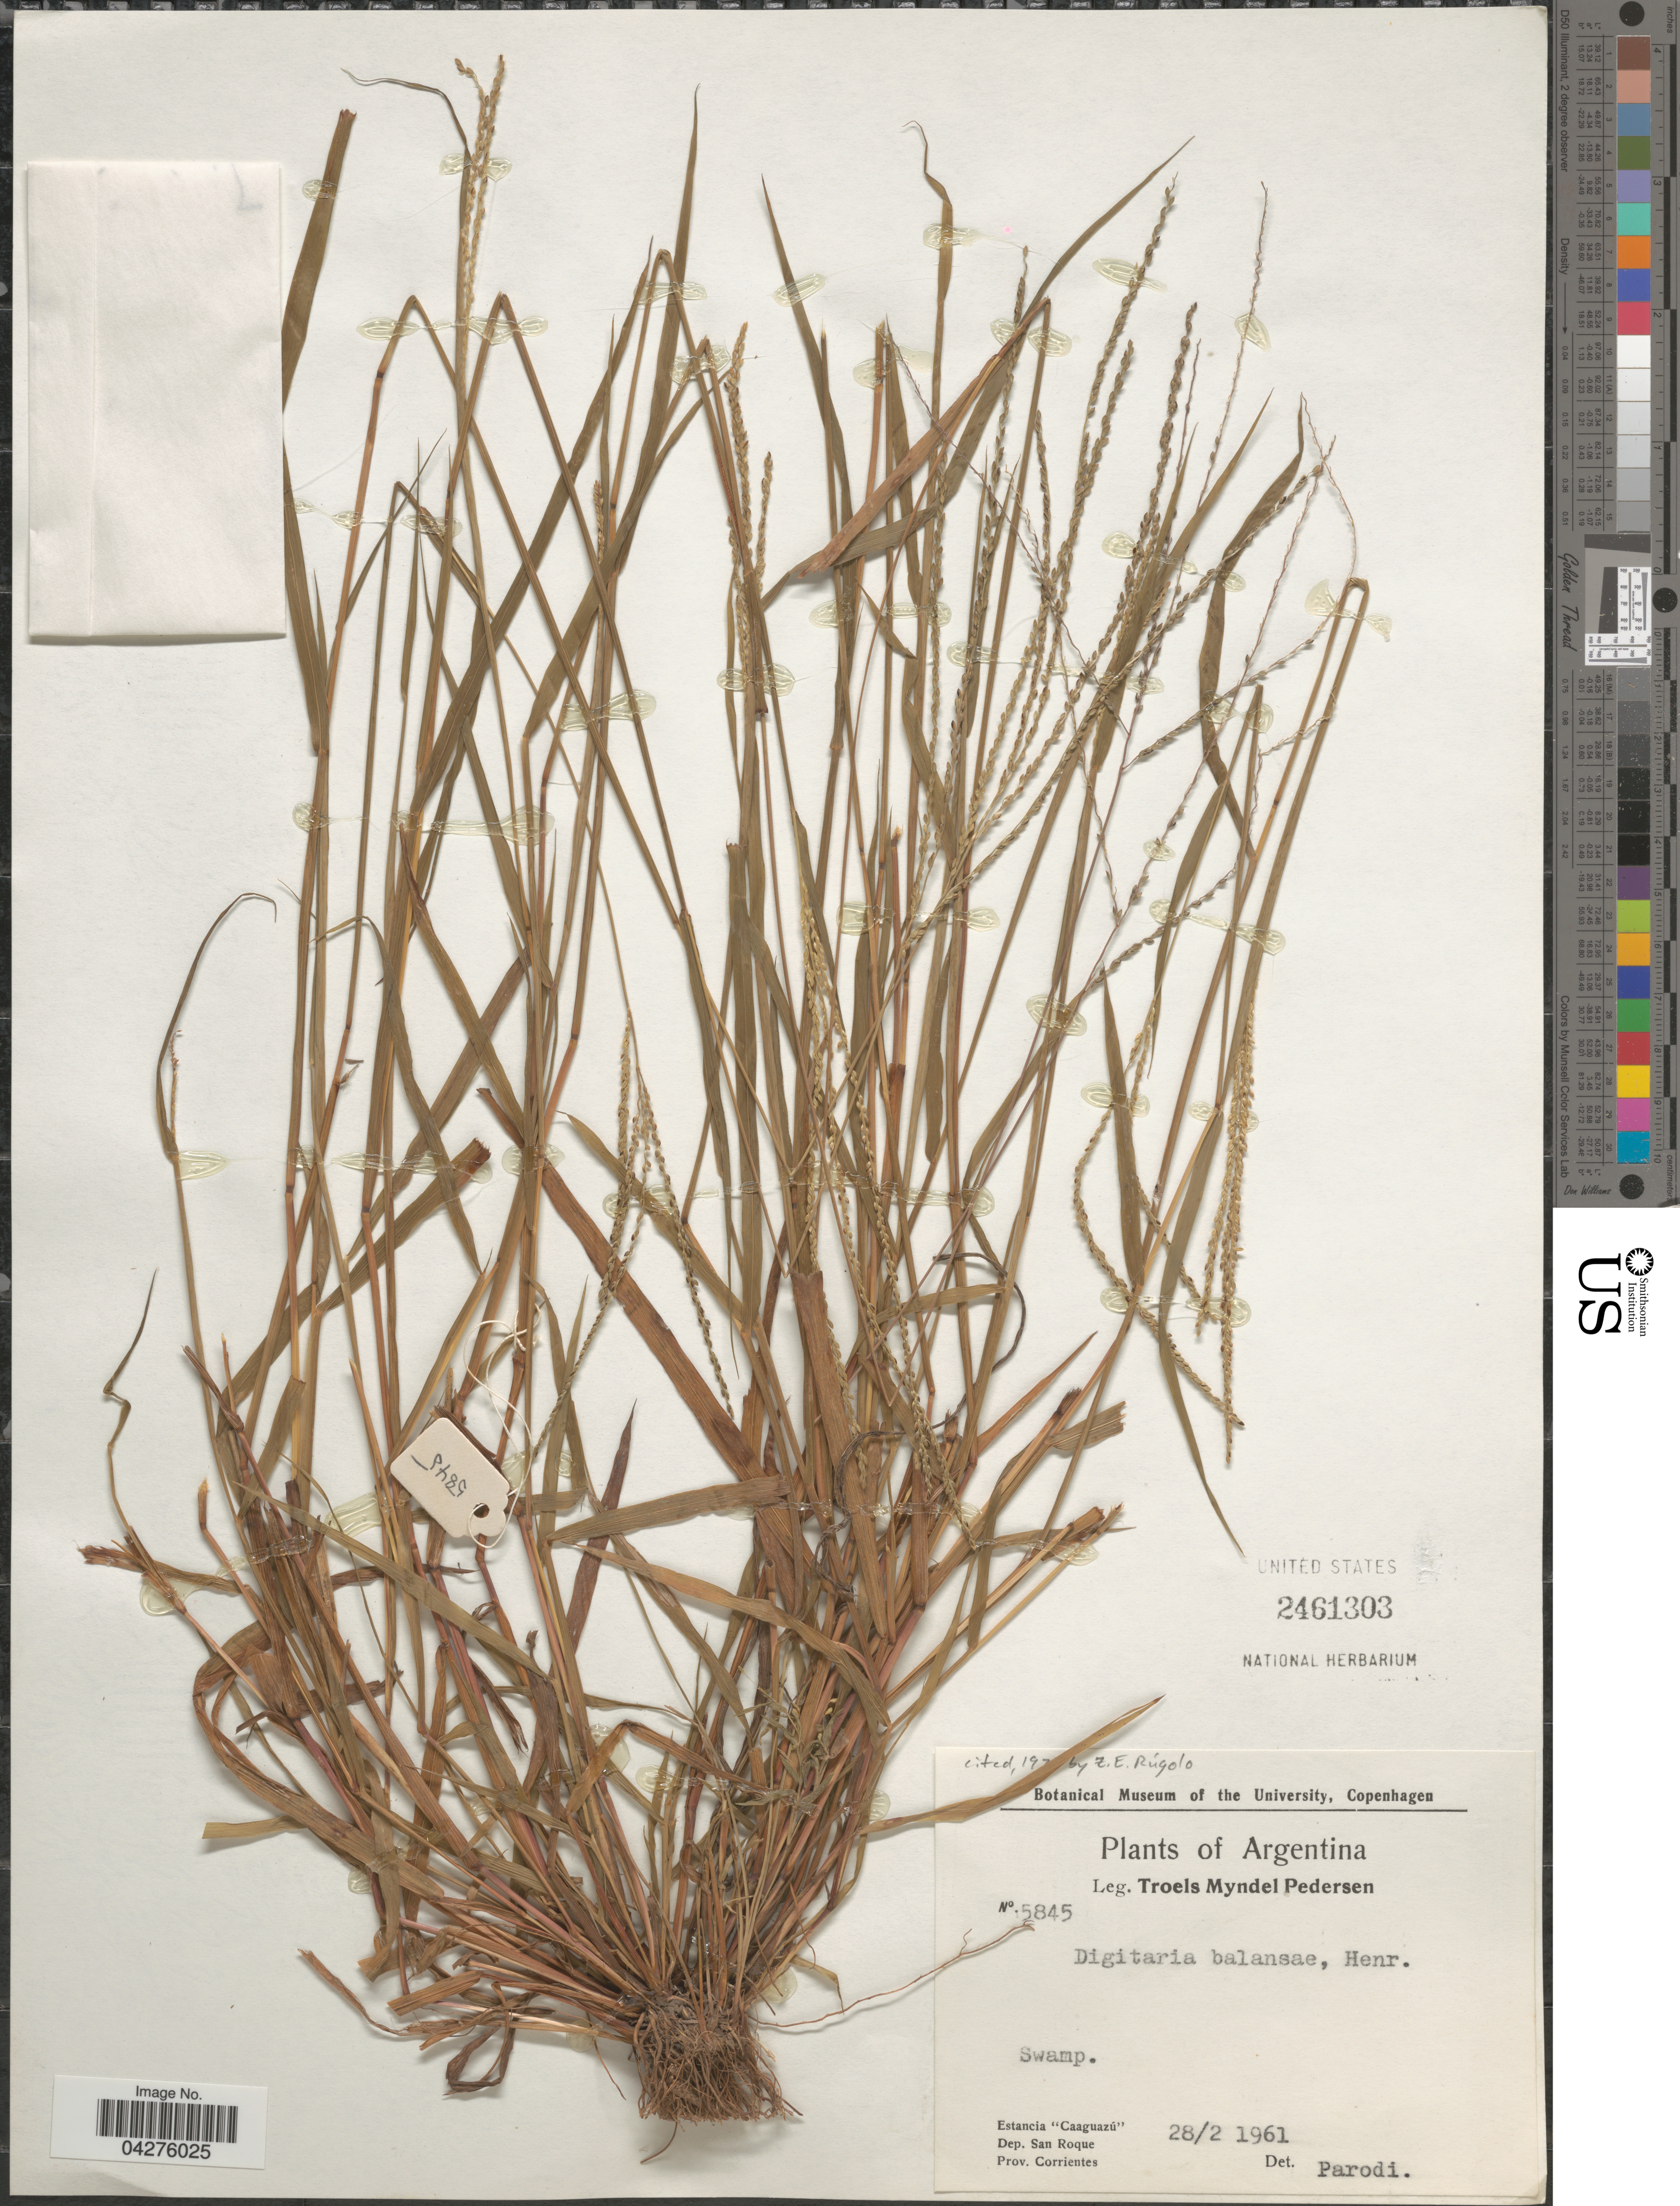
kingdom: Plantae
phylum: Tracheophyta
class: Liliopsida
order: Poales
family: Poaceae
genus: Digitaria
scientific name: Digitaria balansae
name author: Henr.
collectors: T. Pederson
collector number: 5845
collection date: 1961-02-28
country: Argentina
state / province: Corrientes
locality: Estancia "Caaguazú" Dep. San Roque.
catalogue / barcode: US 2461303